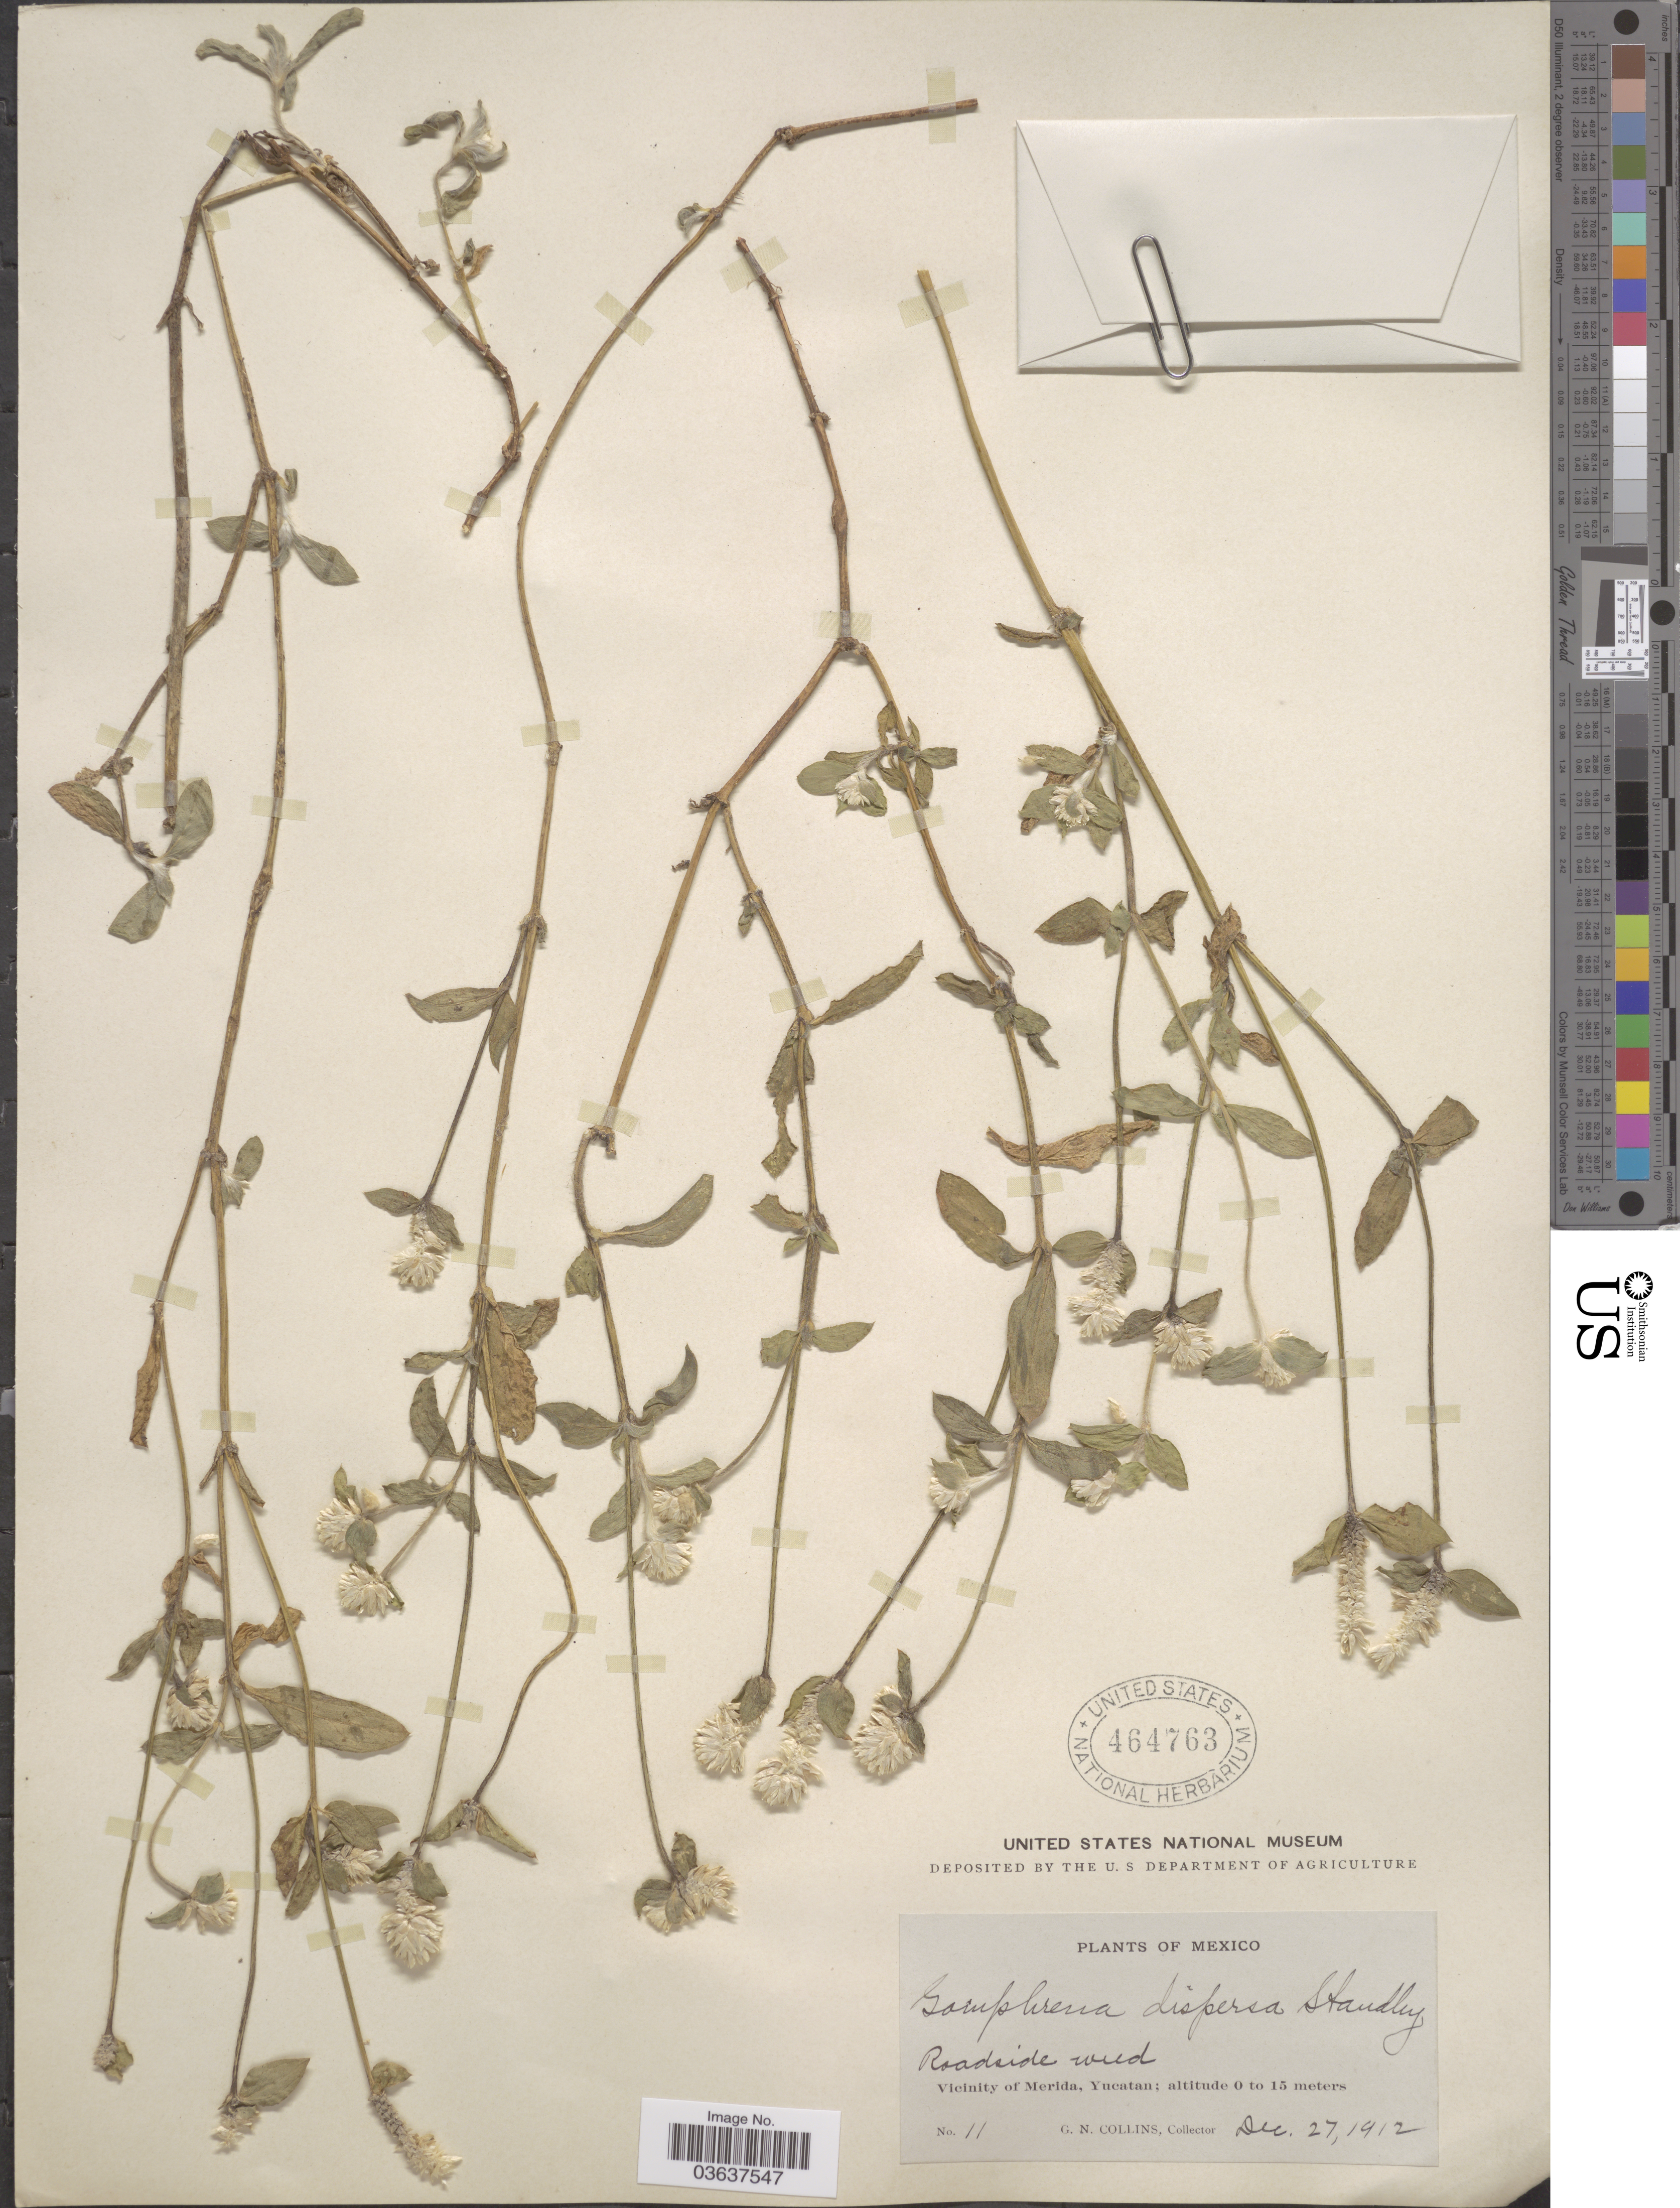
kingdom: Plantae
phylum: Tracheophyta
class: Magnoliopsida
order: Caryophyllales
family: Amaranthaceae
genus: Gomphrena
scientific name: Gomphrena dispersa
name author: Standl.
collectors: G. Collins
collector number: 11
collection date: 1912-12-27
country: Mexico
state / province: Yucatán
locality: Vicinity of Merida.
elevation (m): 0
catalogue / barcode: US 464763